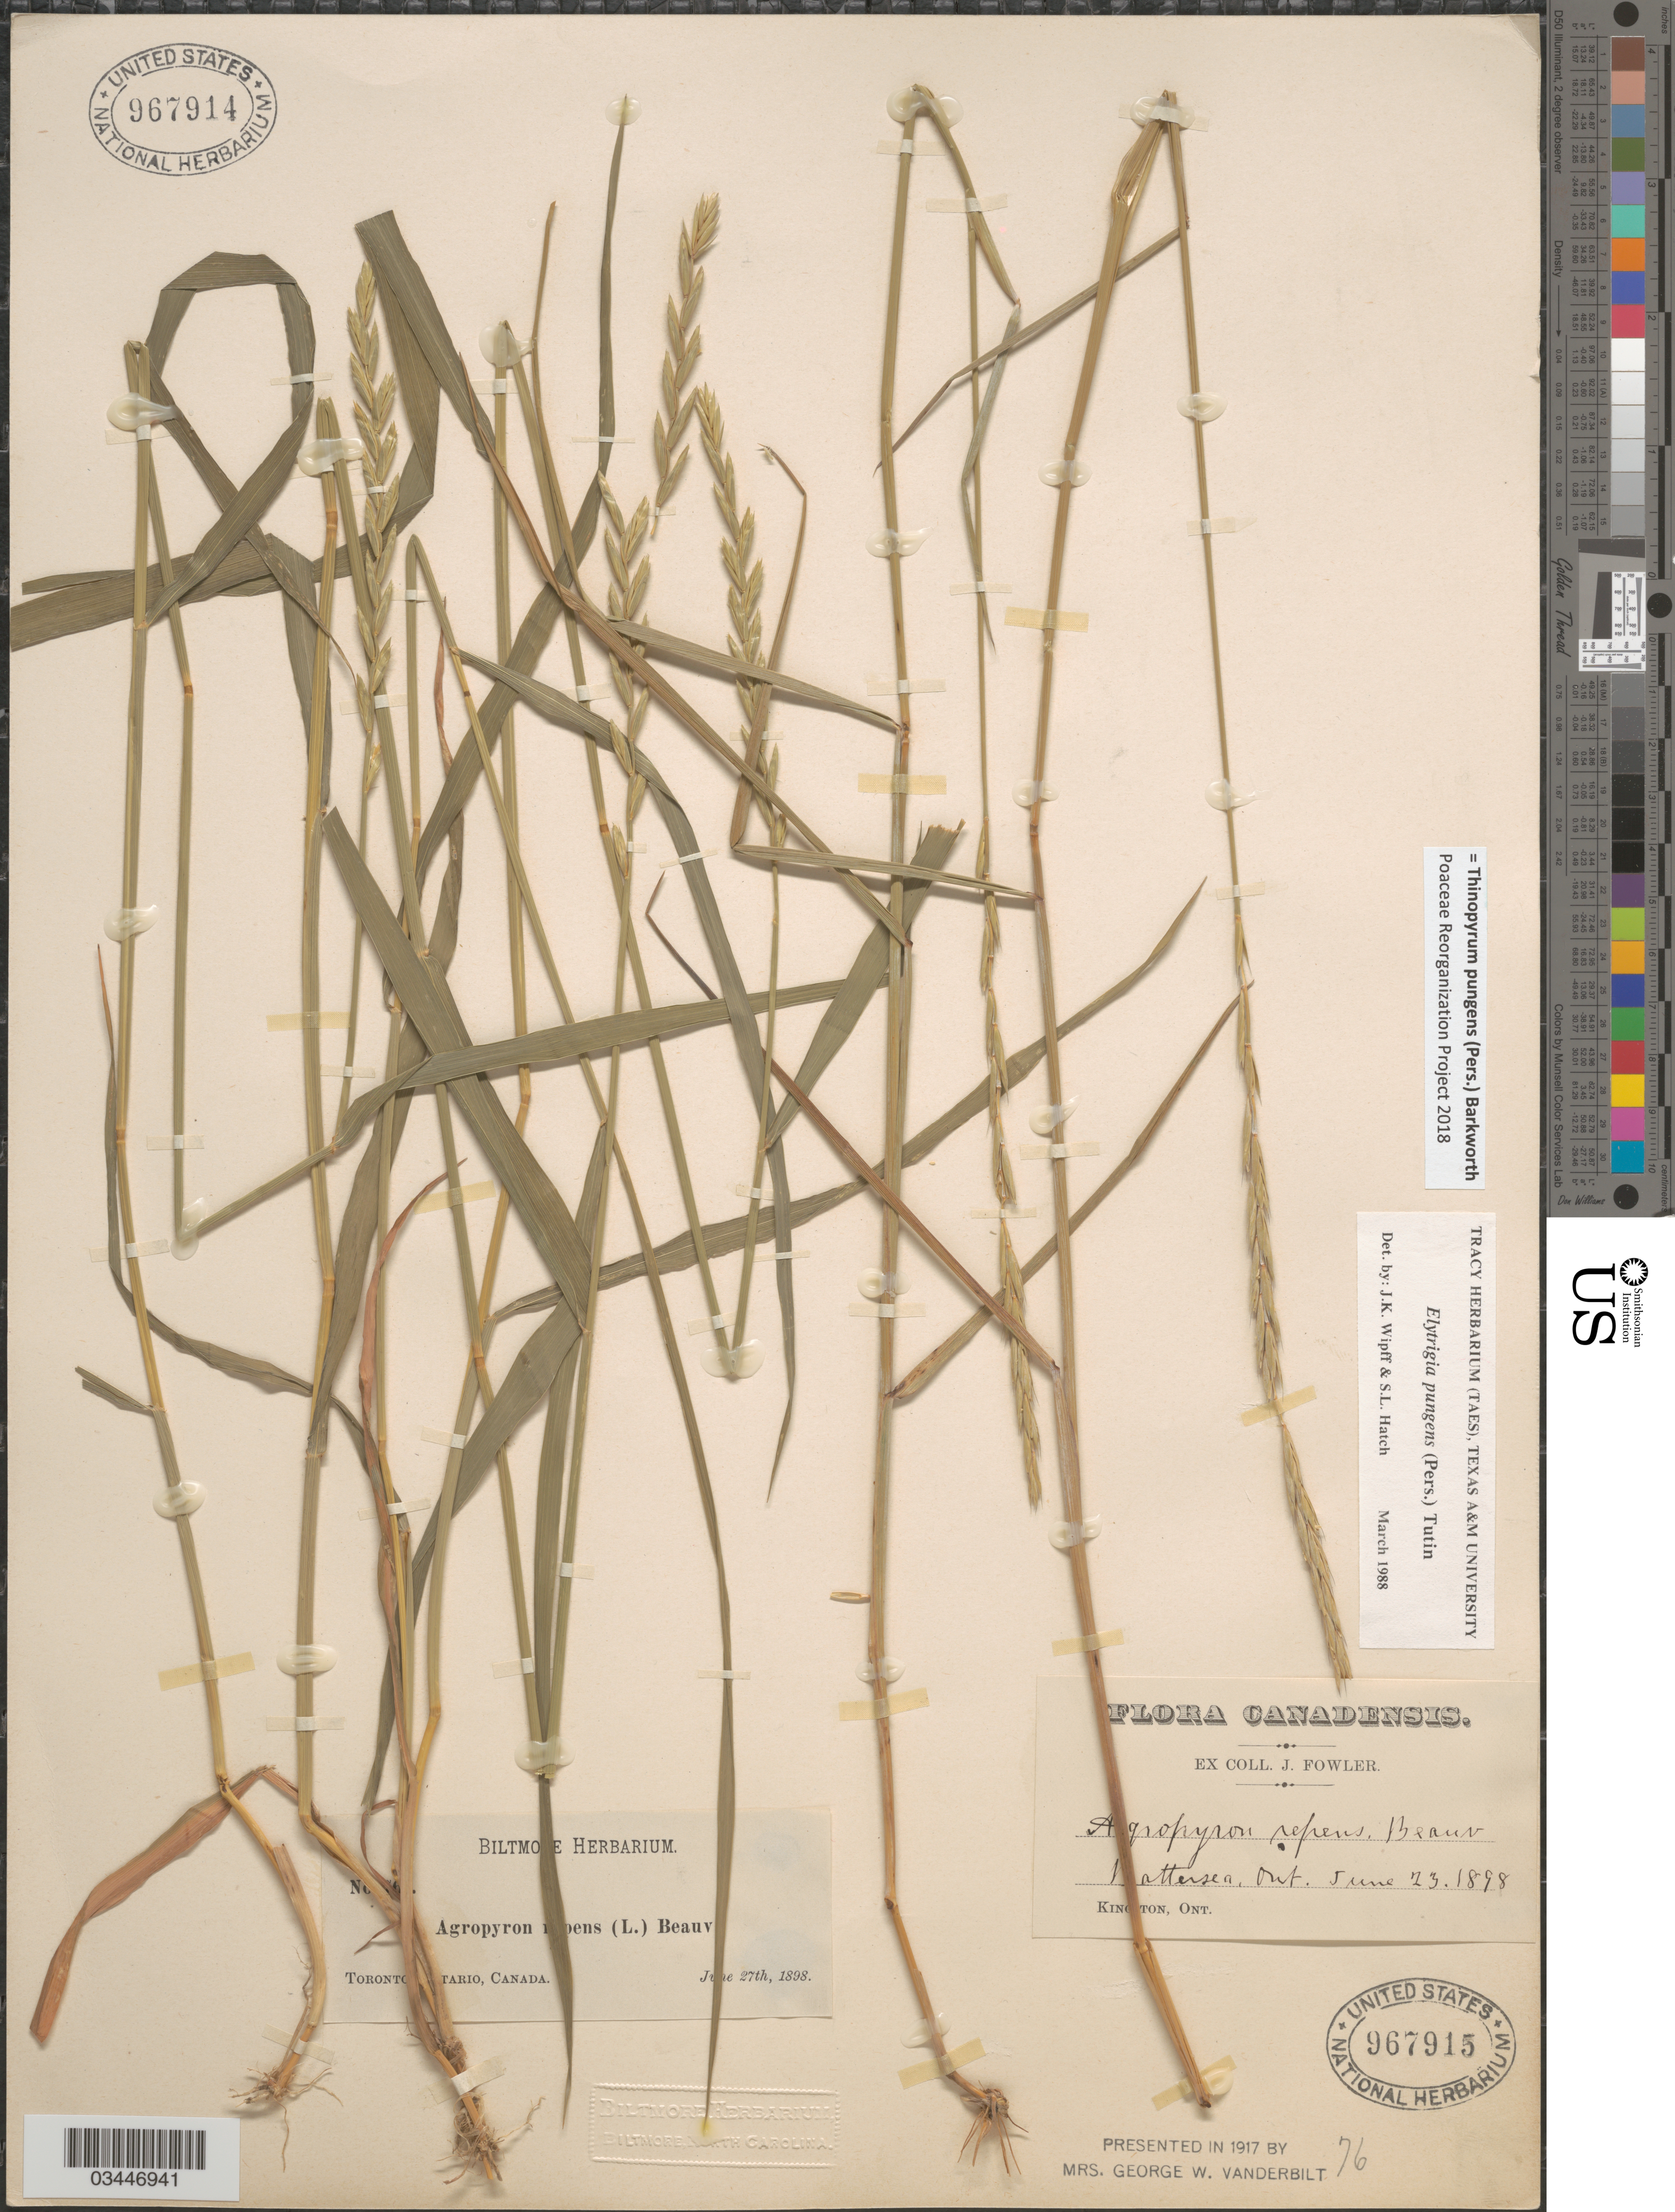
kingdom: Plantae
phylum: Tracheophyta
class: Liliopsida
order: Poales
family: Poaceae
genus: Thinopyrum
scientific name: Thinopyrum pungens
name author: (Pers.) Barkworth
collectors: J. Fowler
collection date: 1898-06-23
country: Canada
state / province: Ontario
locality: Battersea.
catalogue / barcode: US 967915-2